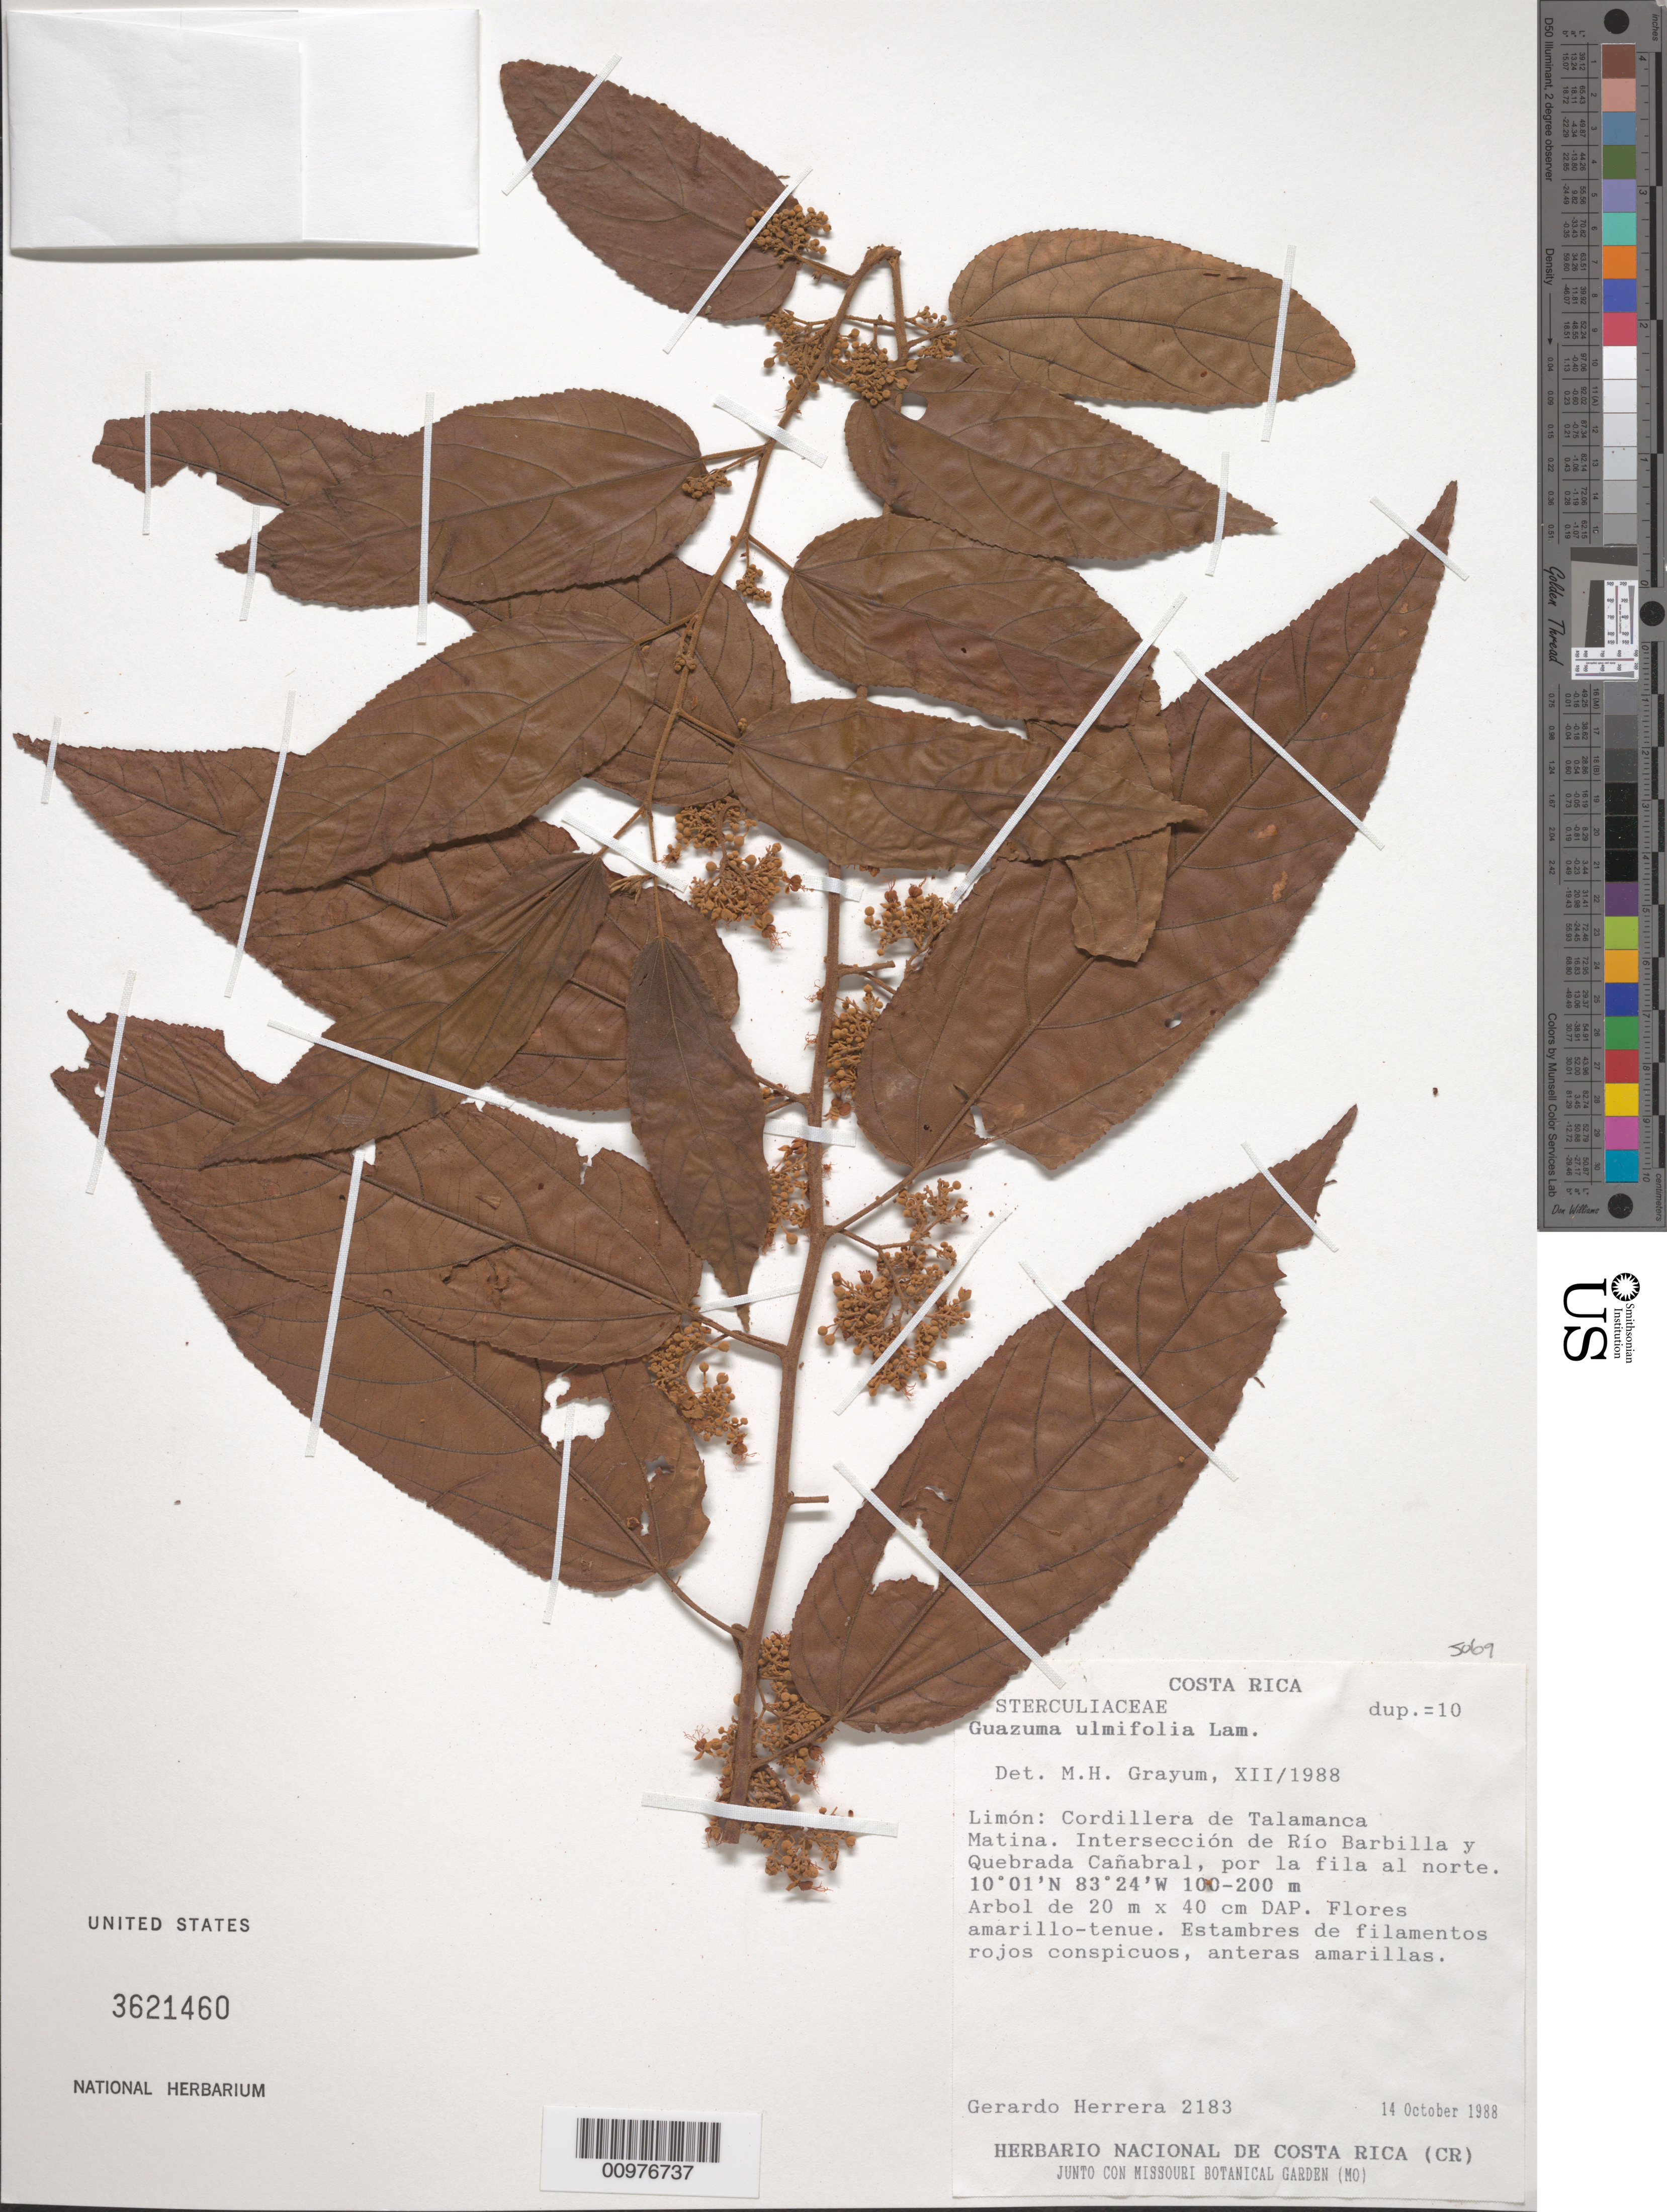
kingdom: Plantae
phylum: Tracheophyta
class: Magnoliopsida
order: Malvales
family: Malvaceae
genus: Guazuma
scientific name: Guazuma ulmifolia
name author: Lam.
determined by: Grayum, M. H., (MO MO)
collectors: G. Herrera Ch.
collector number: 2183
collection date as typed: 14 October 1988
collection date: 1988-10-14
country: Costa Rica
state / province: Limón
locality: Cordillera de Talamanca Matina. Interseccion de Rio Barbilla y Quebrada Canabral, por la fila al norte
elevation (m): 100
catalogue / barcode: US 3621460